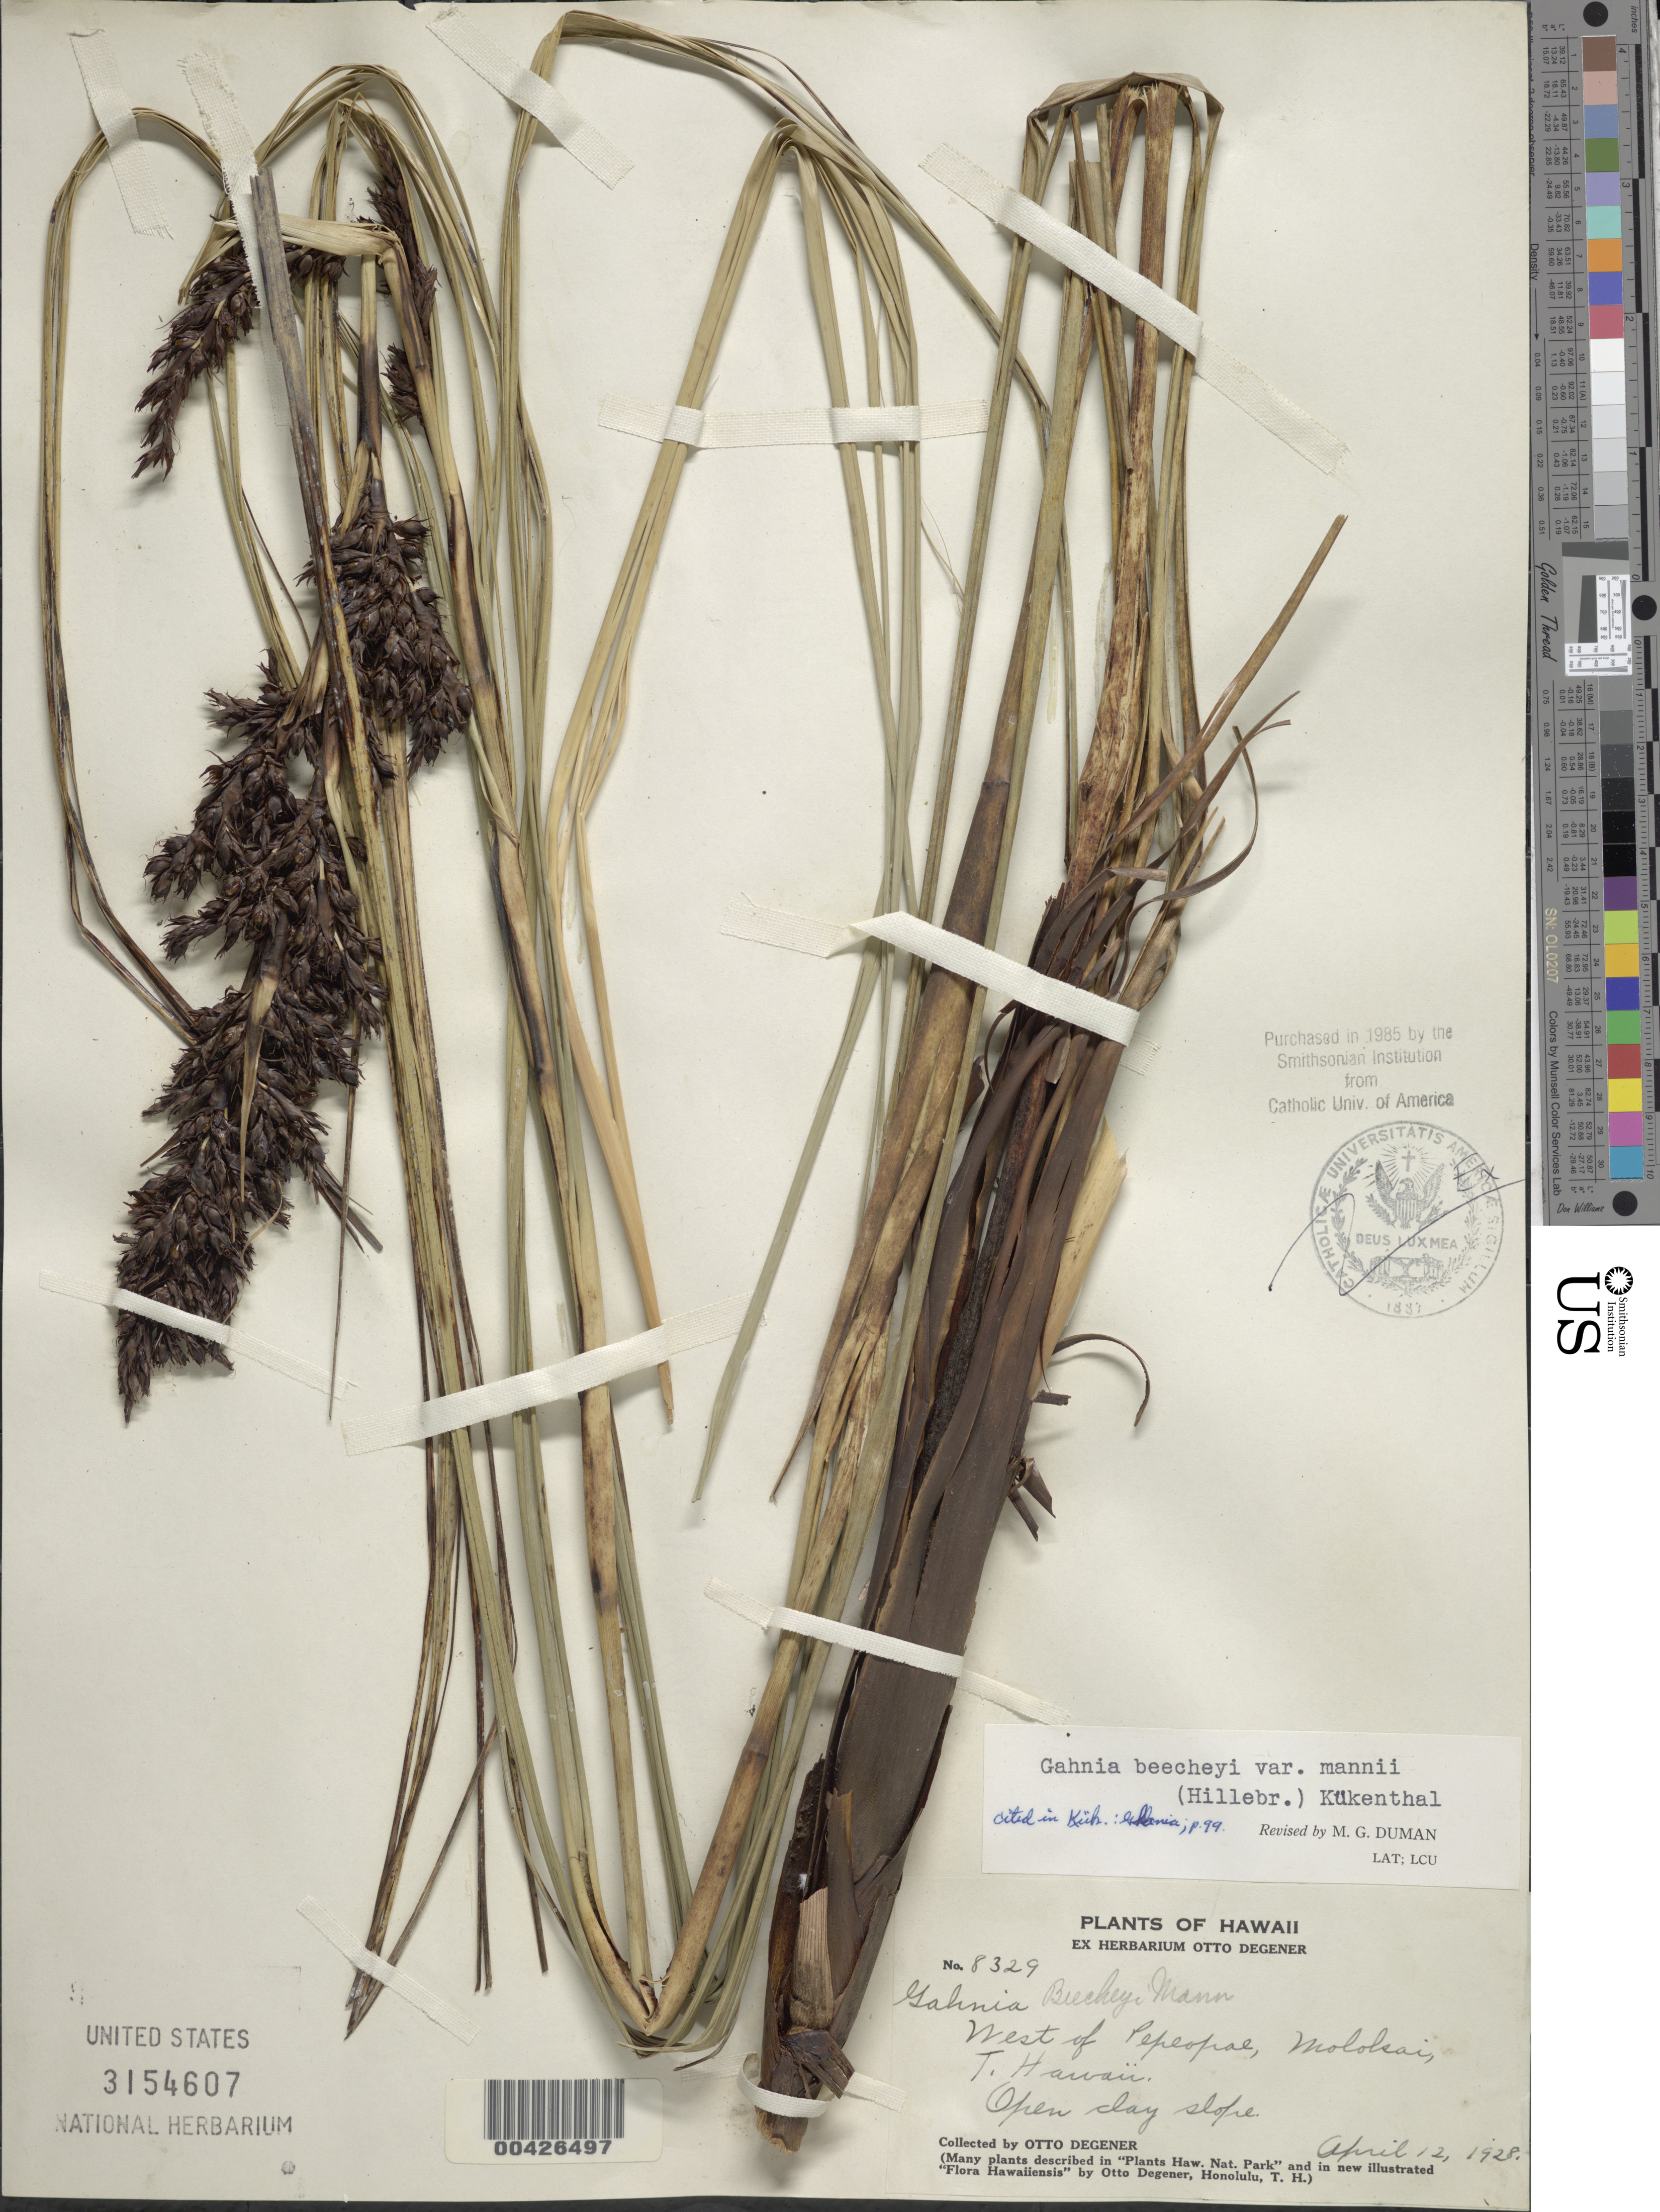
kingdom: Plantae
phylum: Tracheophyta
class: Liliopsida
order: Poales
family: Cyperaceae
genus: Gahnia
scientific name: Gahnia beecheyi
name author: H. Mann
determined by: Duman, M. G.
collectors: O. Degener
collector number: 8329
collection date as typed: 12 Apr 1928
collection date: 1928-04-12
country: United States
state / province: Hawaii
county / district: Maui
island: Moloka'i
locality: West of Pepeopae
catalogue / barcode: US 3154607